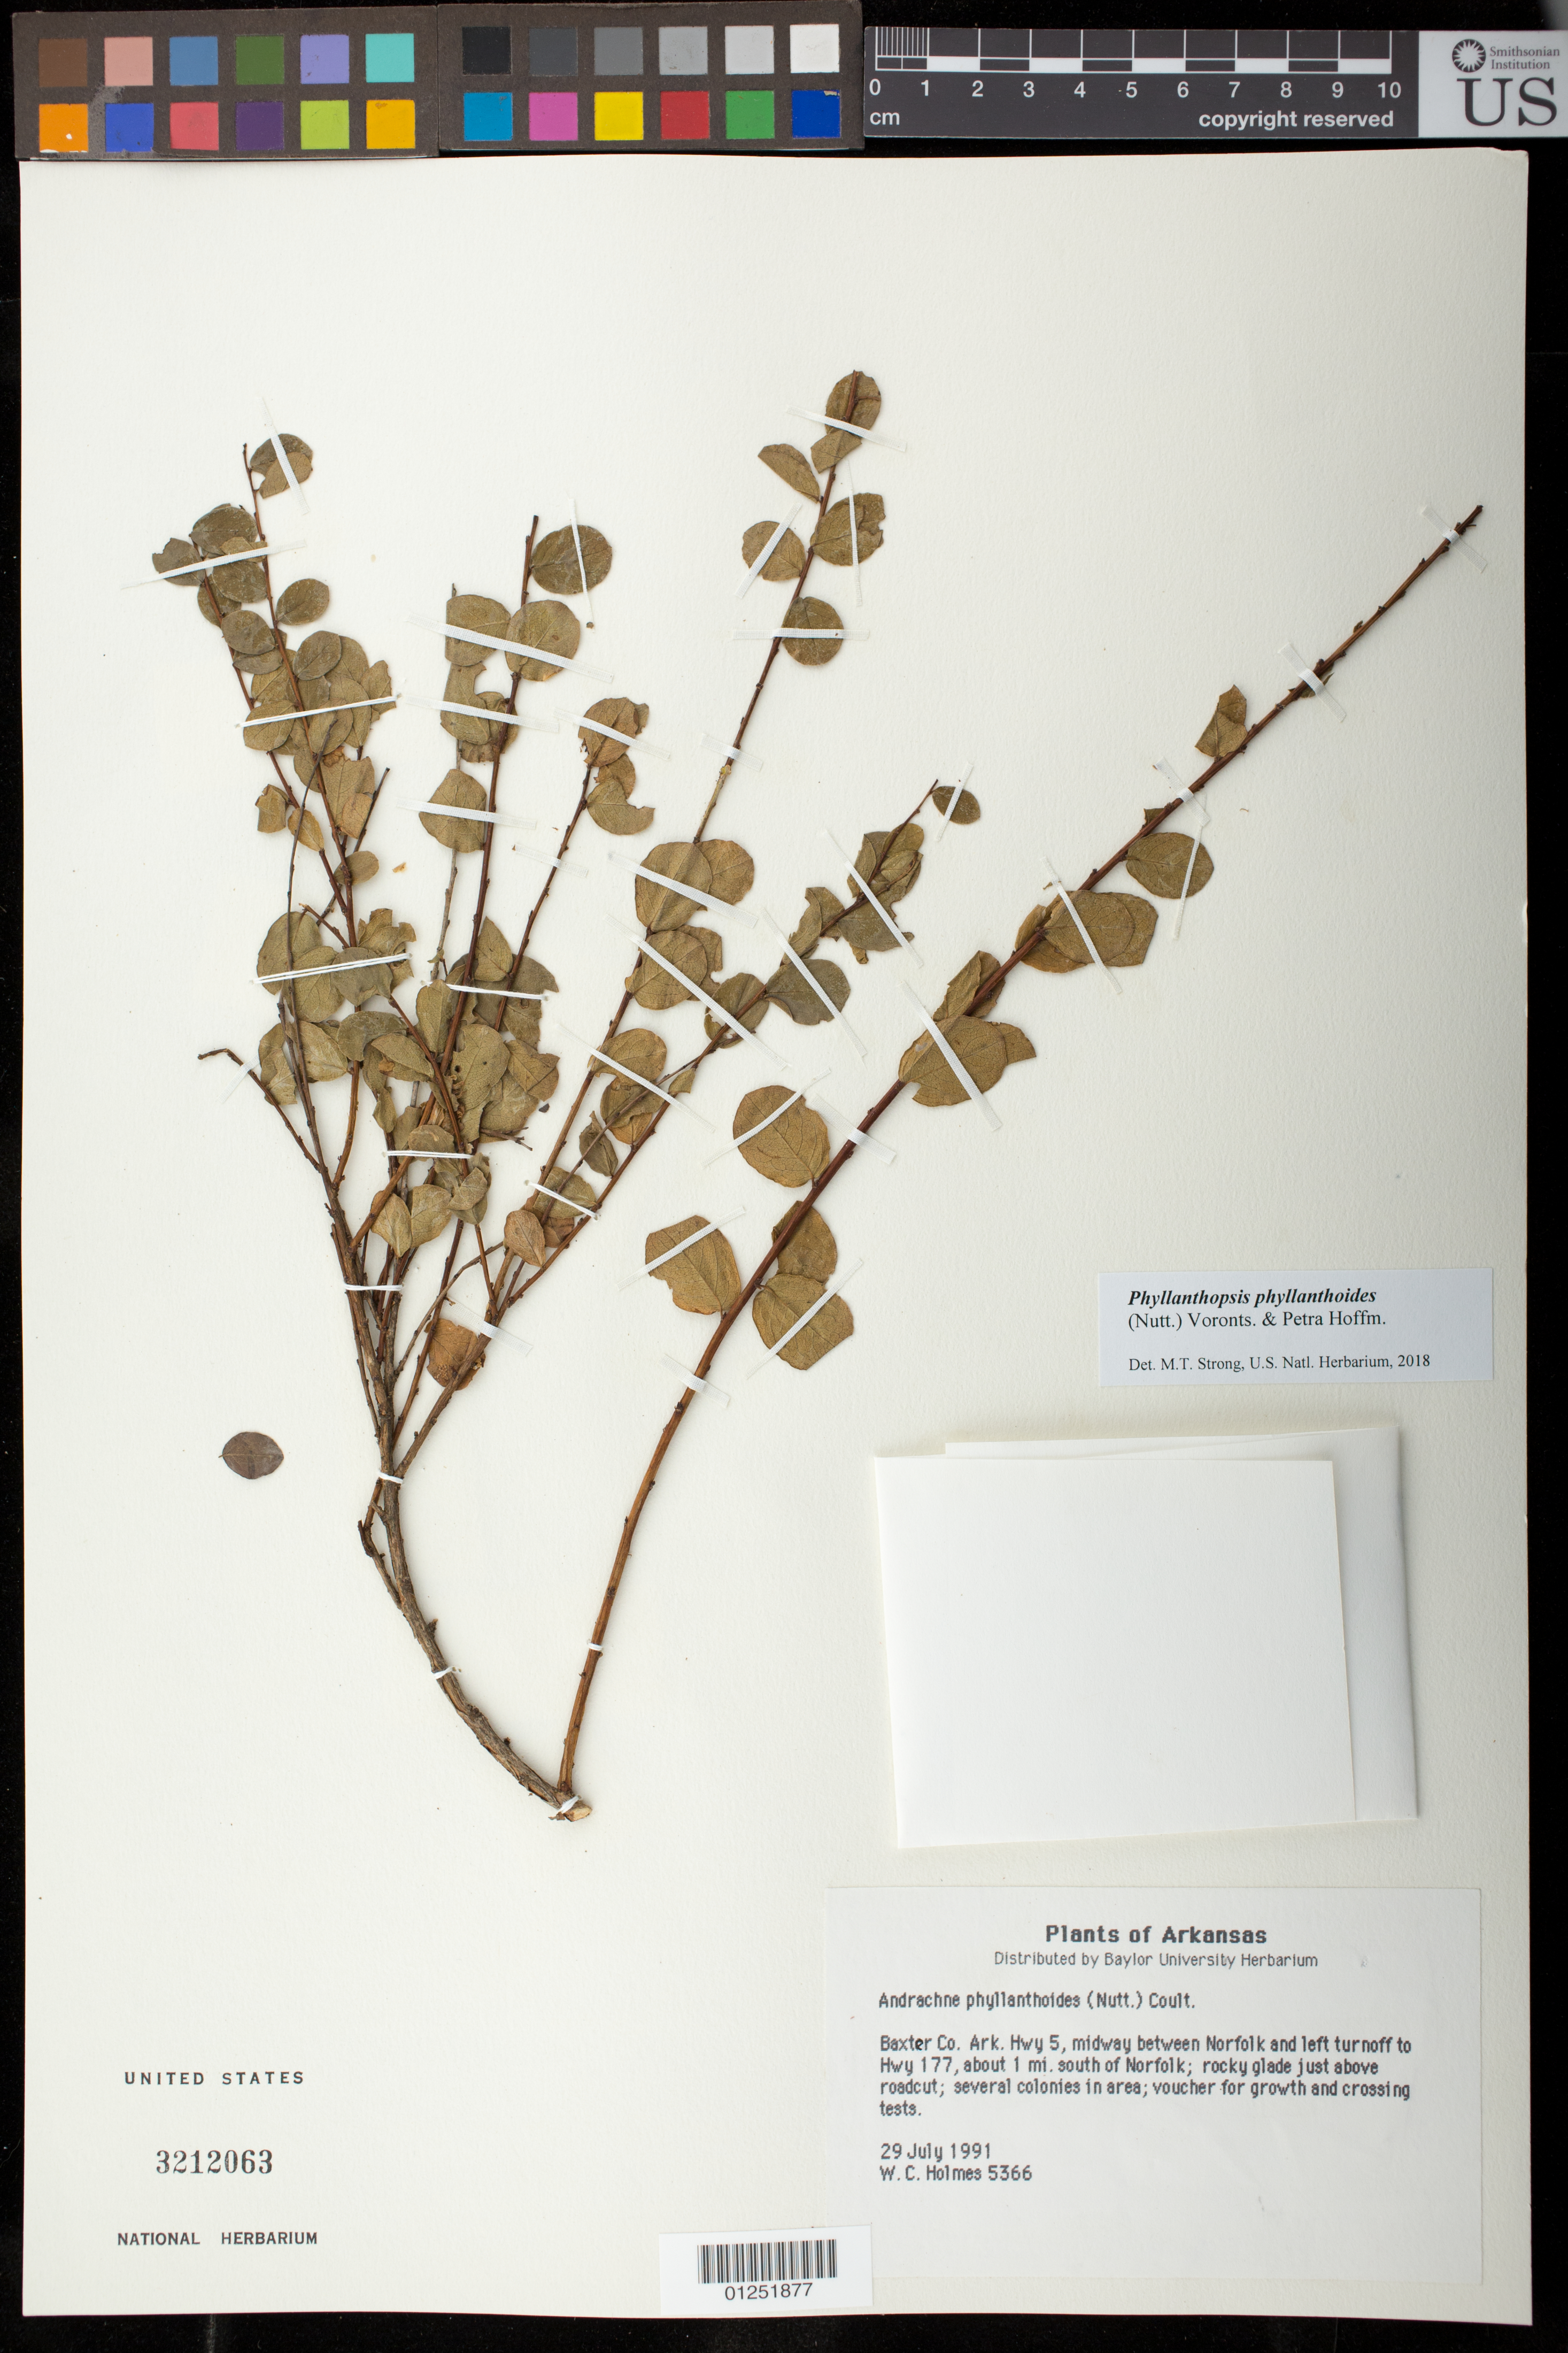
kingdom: Plantae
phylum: Tracheophyta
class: Magnoliopsida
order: Malpighiales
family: Phyllanthaceae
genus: Phyllanthopsis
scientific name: Phyllanthopsis phyllanthoides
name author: (Nutt.) Voronts. & Petra Hoffm.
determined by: Strong, M. T., (US), Smithsonian Institution - National Museum of Natural History (UNITED STATES)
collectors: W. Holmes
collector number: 5366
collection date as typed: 29 Jul 1991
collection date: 1991-07-29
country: United States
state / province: Arkansas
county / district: Baxter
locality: Ark Hwy 5, midway between Norfolk and left turnoff to Hwy 177, about 1 mi S of Norfolk.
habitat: Rocky glade just above roadcut.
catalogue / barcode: US 3212063